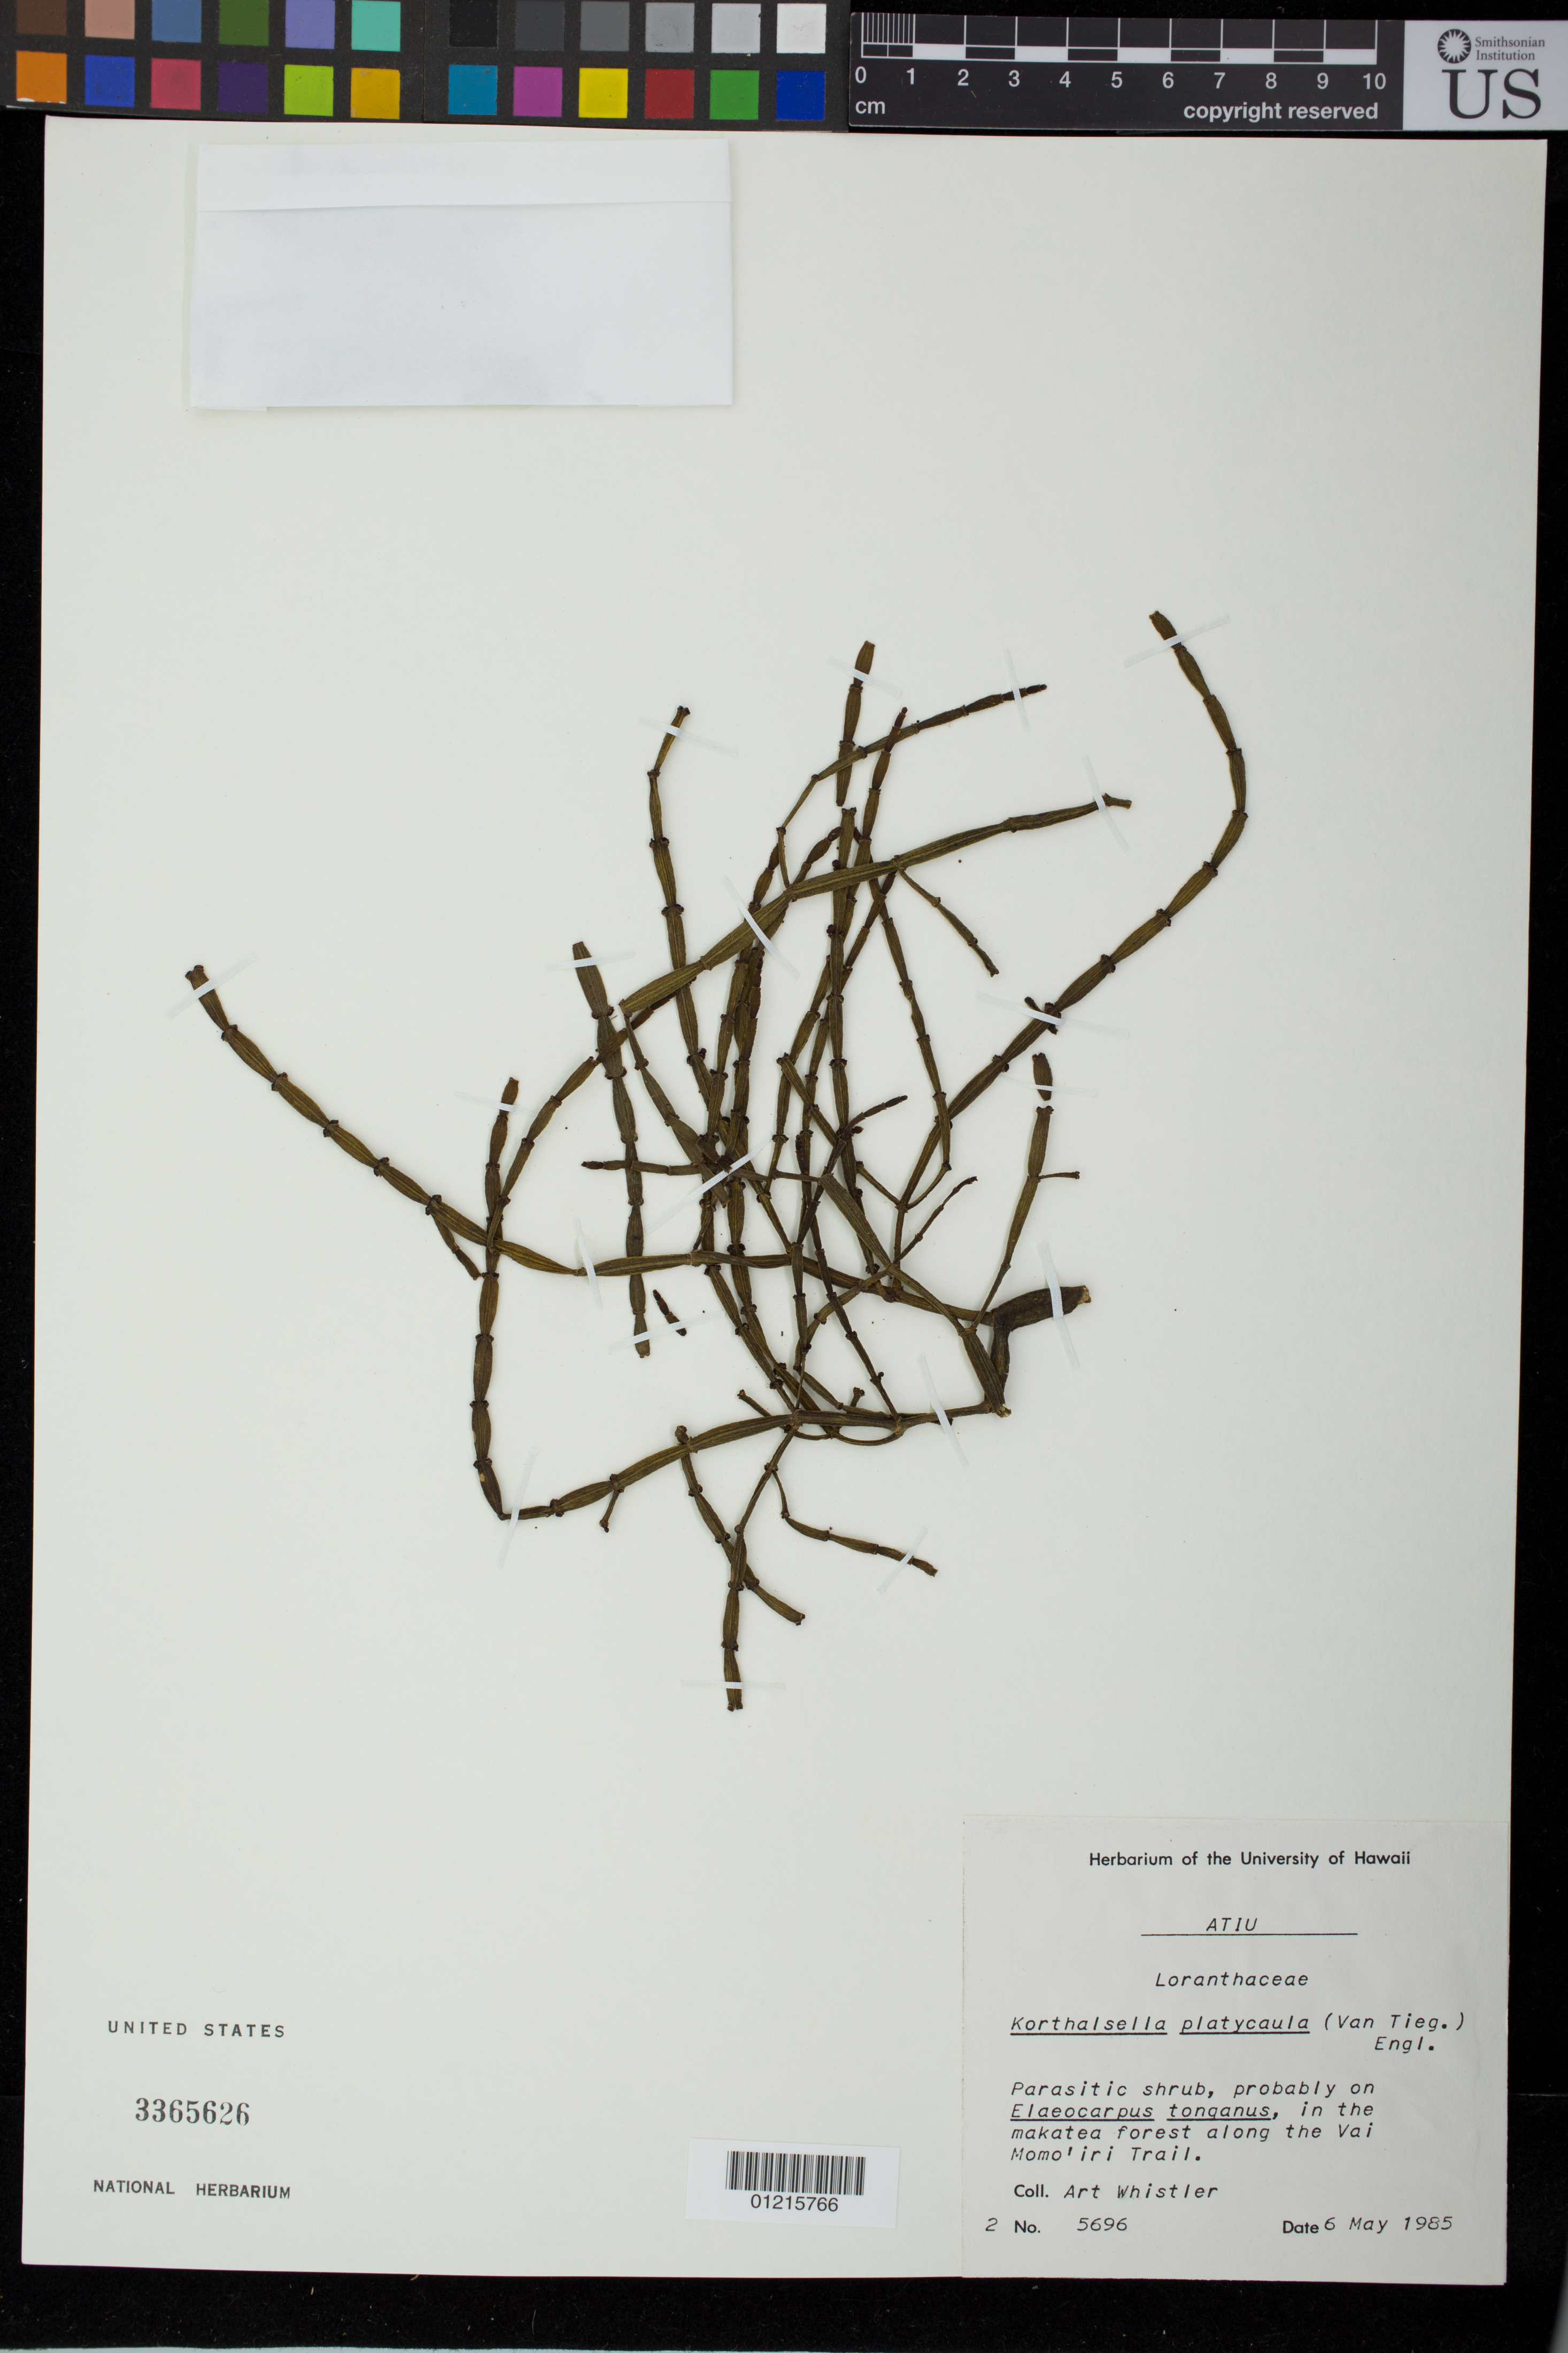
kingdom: Plantae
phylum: Tracheophyta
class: Magnoliopsida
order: Santalales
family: Viscaceae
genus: Korthalsella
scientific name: Korthalsella platycaula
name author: (Tiegh.) Engl.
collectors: A. Whistler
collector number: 5696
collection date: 1985-05-06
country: Cook Islands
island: Atiu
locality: In the Makatea forest along the Vai Momo'iri Trail.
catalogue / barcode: US 3365626